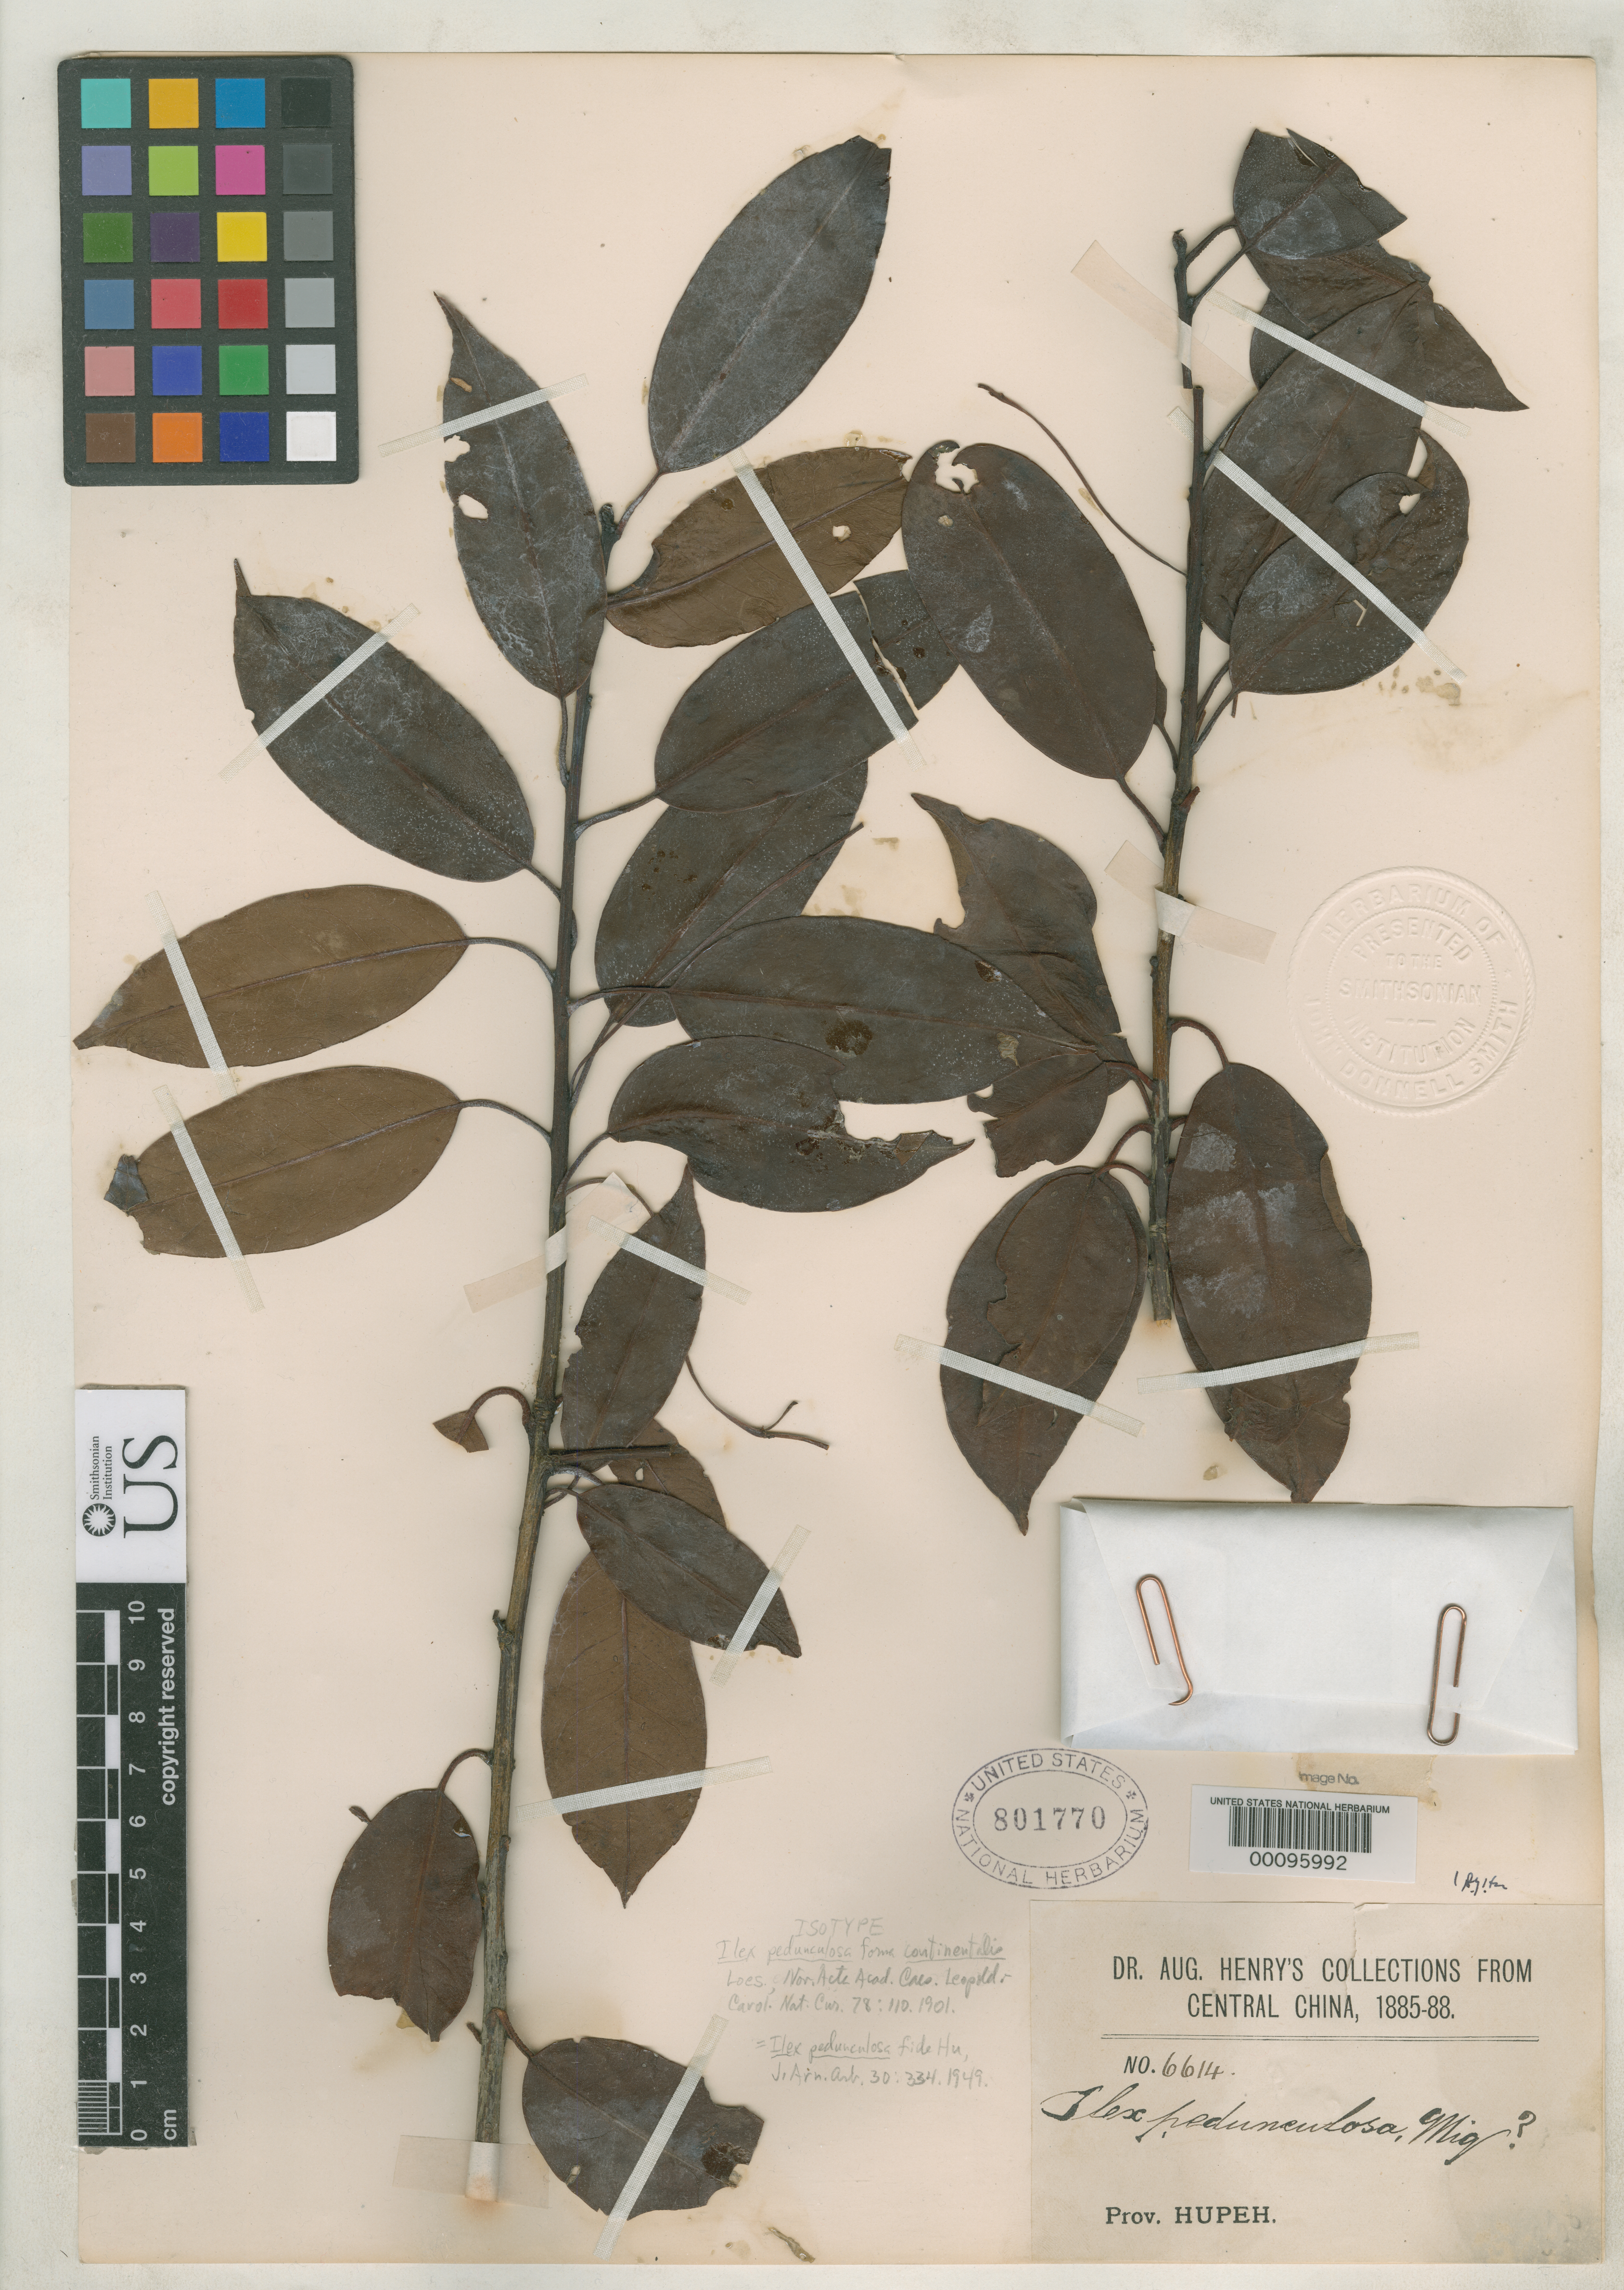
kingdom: Plantae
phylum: Tracheophyta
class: Magnoliopsida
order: Aquifoliales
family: Aquifoliaceae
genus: Ilex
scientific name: Ilex pedunculosa f. continentalis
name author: Loes.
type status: Isotype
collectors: A. Henry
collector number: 6614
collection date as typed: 1885 to -- --- 1888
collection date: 1885/1888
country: China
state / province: Hubei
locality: Ichang.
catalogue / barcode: US 801770